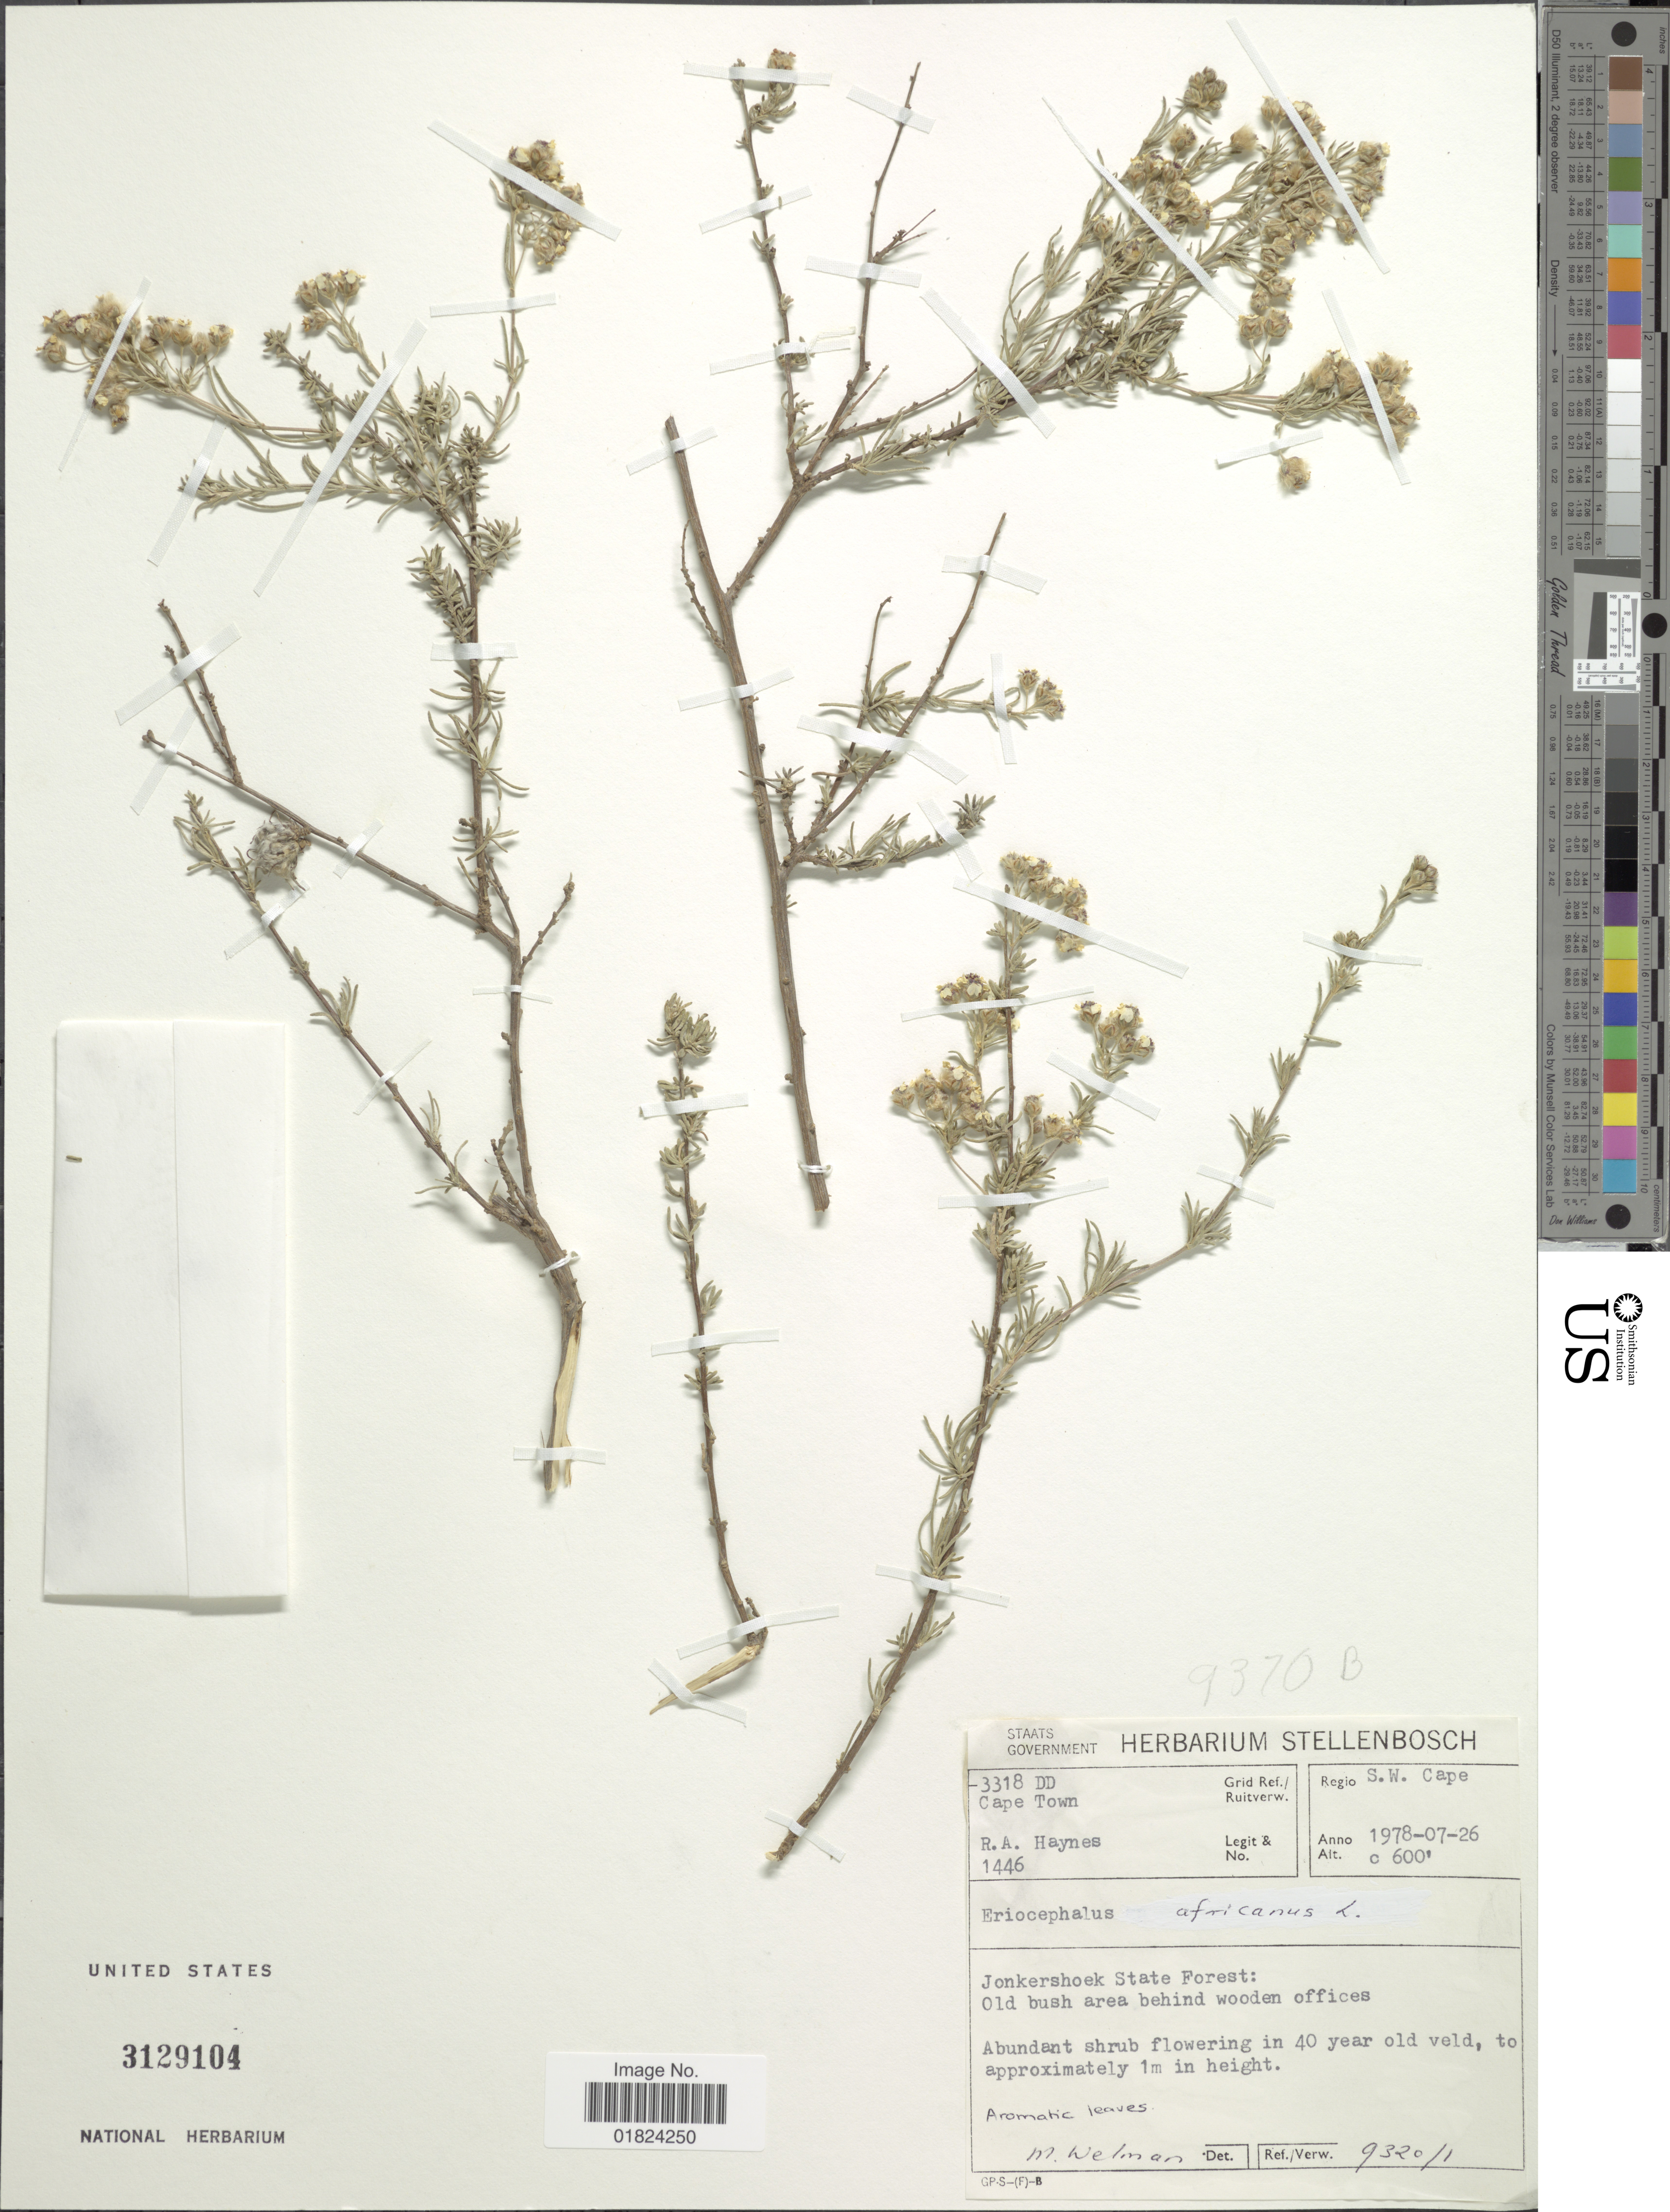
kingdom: Plantae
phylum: Tracheophyta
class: Magnoliopsida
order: Asterales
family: Asteraceae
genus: Eriocephalus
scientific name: Eriocephalus africanus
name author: L.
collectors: R. Haynes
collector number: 1446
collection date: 1978-07-26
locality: Regio S.W. Cape, Jonkershoek State Forest, Old bush area behind wooden offices.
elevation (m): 183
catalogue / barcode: US 3129104